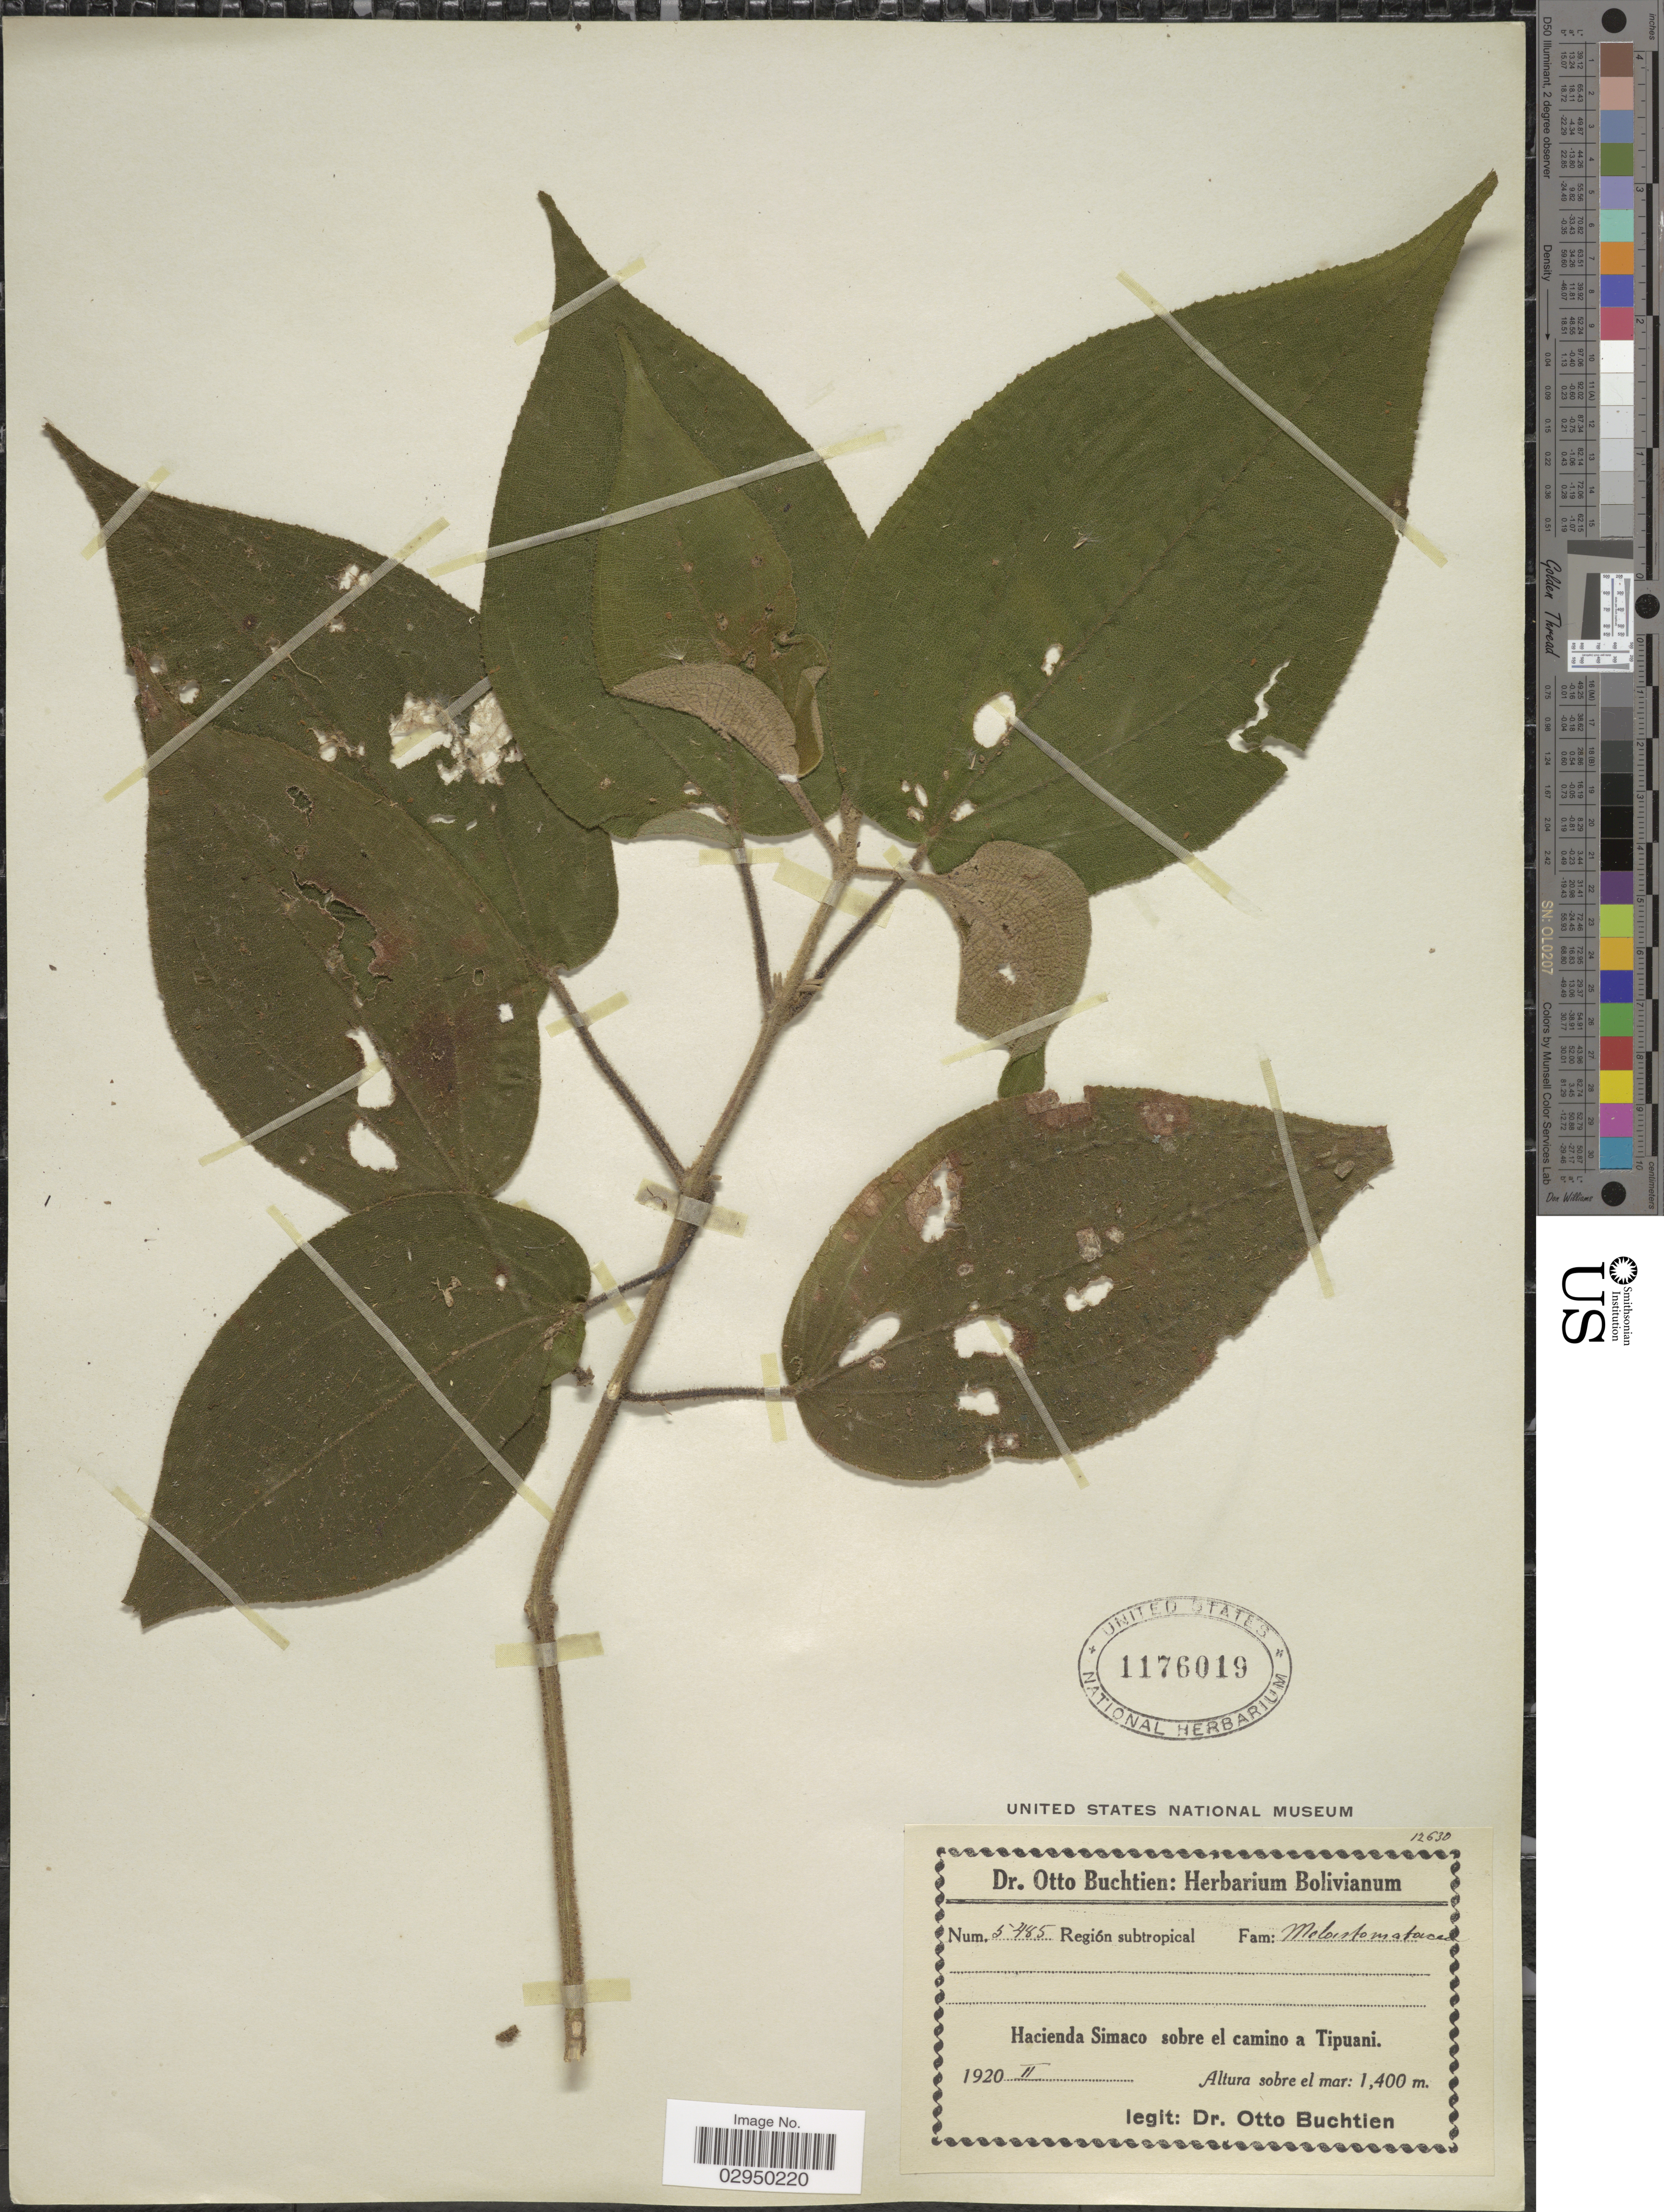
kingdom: Plantae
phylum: Tracheophyta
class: Magnoliopsida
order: Myrtales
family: Melastomataceae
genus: Clidemia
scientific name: Clidemia sp.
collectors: O. Buchtien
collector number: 5485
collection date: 1920-02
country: Bolivia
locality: Hacienda Simaco sobre el camino a Tipuani.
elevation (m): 1400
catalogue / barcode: US 1176019